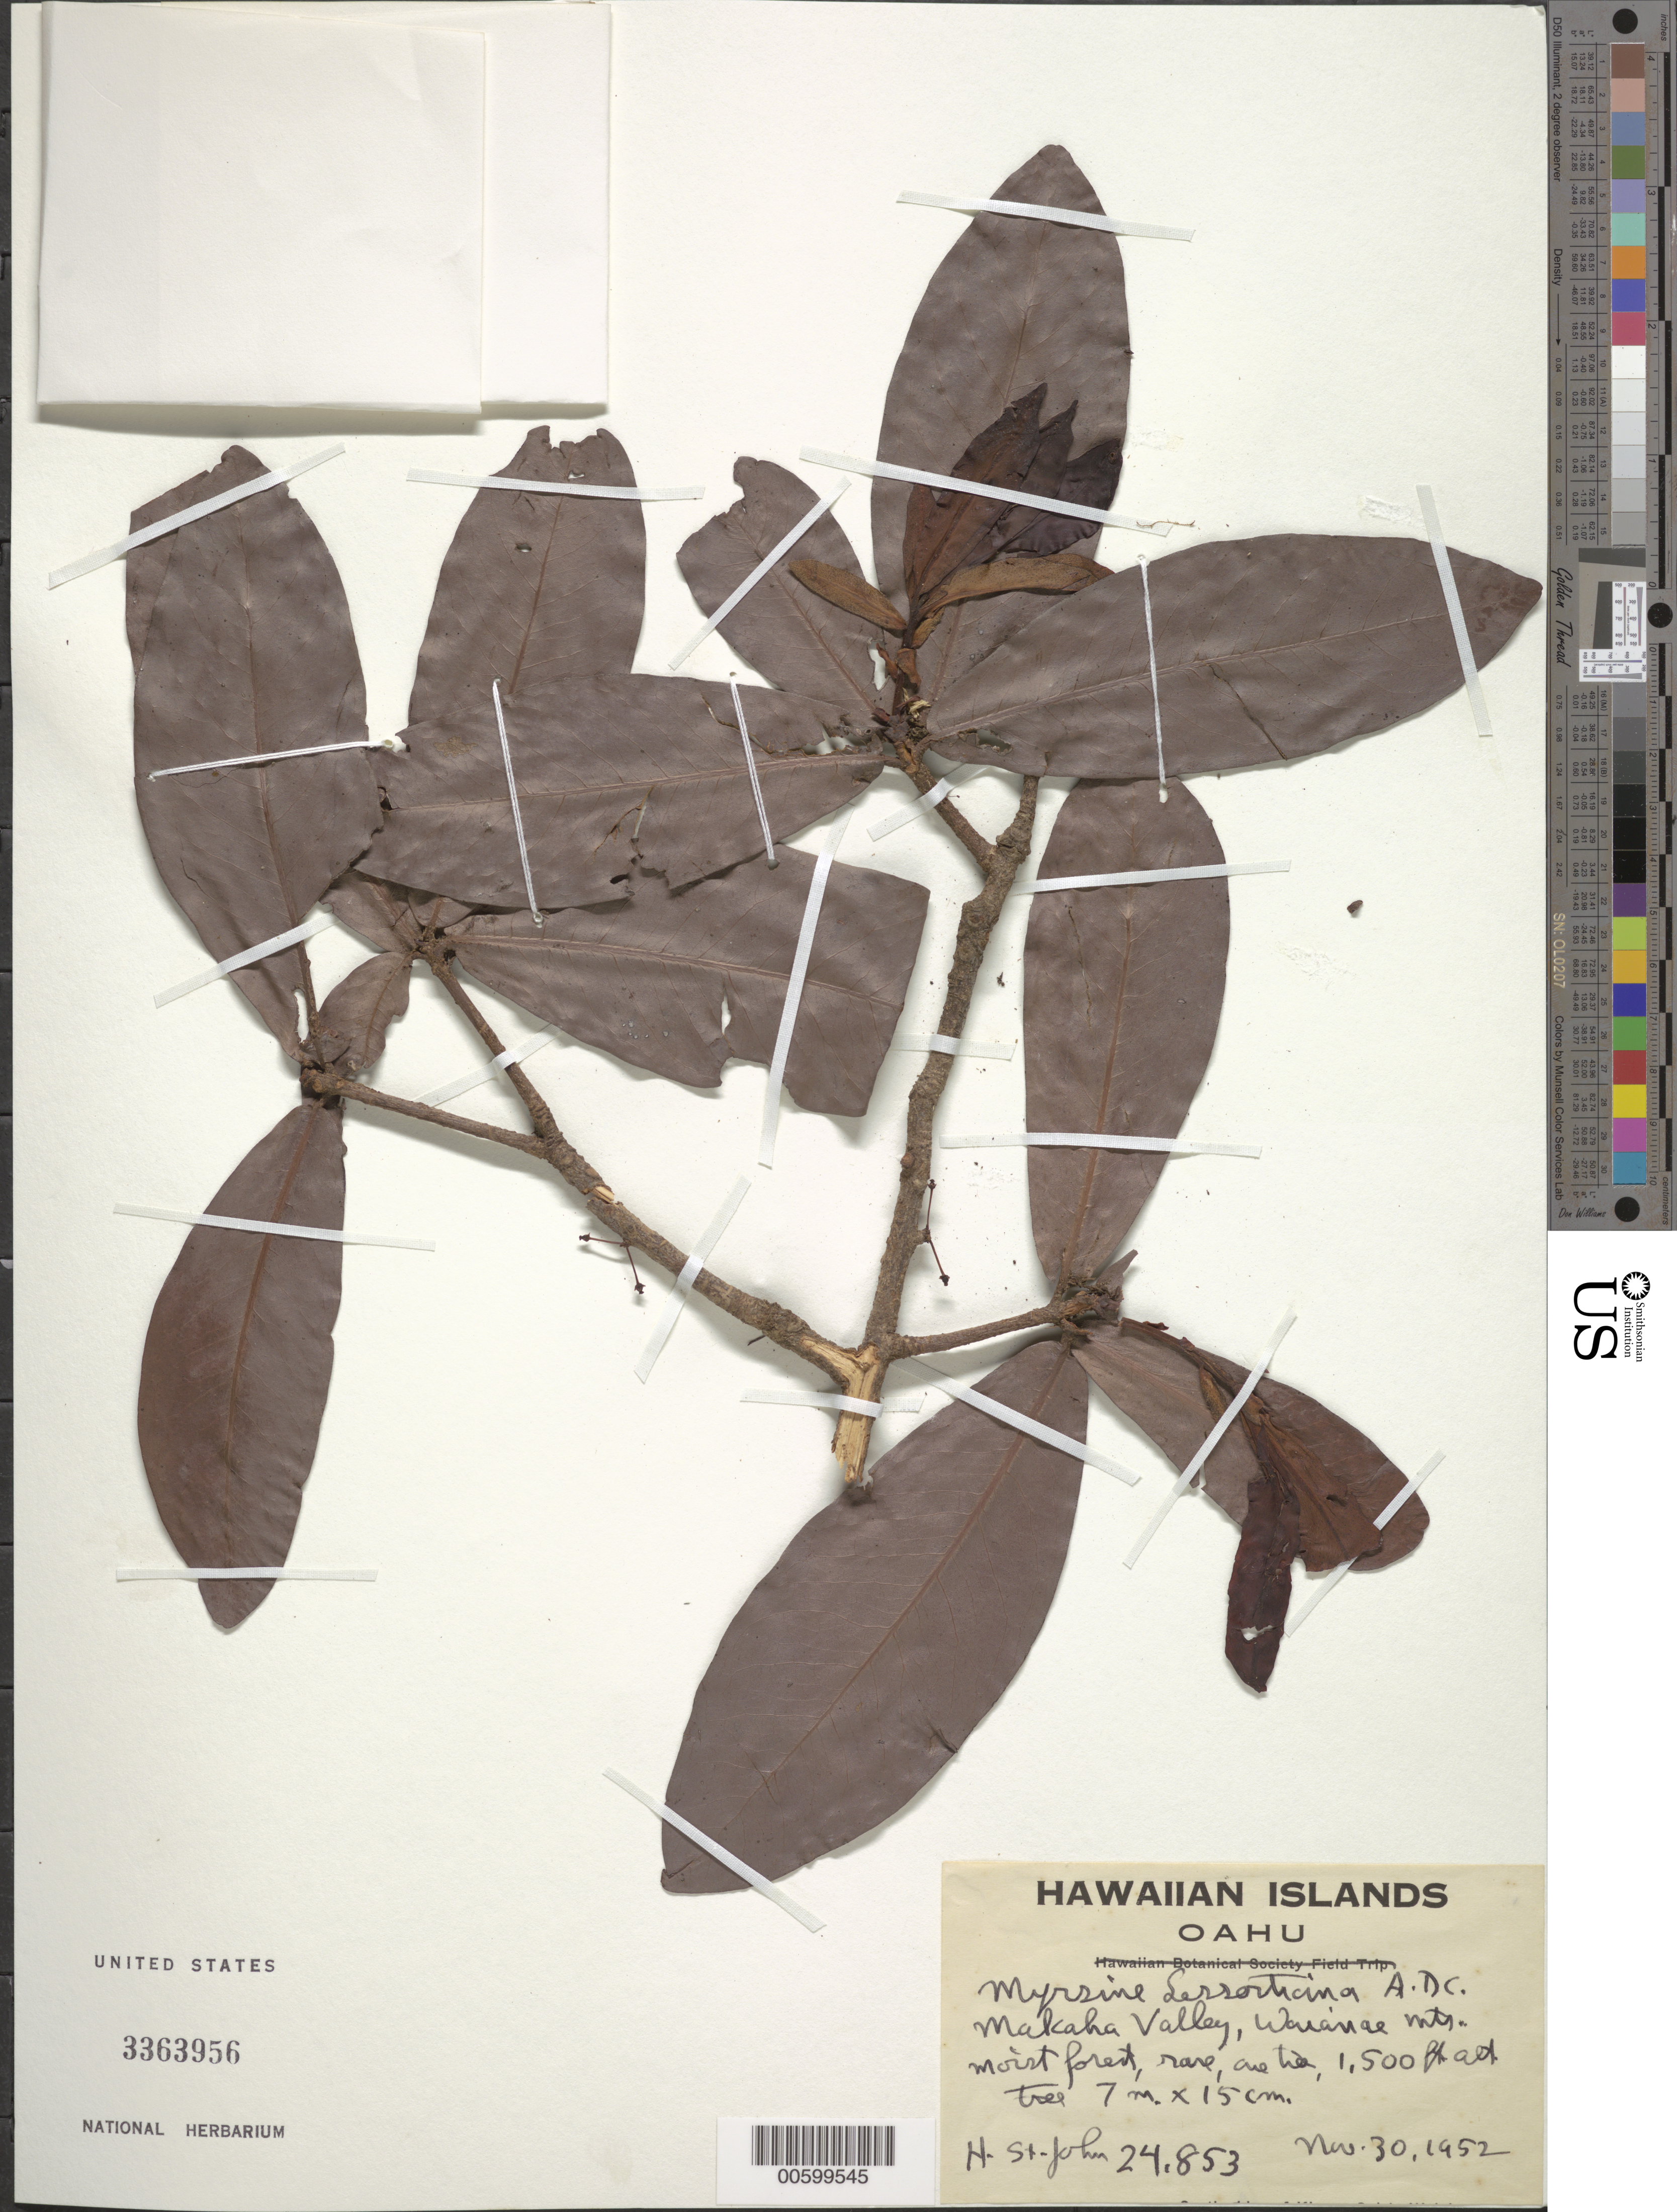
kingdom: Plantae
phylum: Tracheophyta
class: Magnoliopsida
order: Ericales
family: Primulaceae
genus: Myrsine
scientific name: Myrsine lessertiana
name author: A. DC.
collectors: H. St. John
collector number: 24853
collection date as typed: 30 Nov 1952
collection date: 1952-11-30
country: United States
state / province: Hawaii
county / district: Honolulu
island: Oahu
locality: Makaha Valley, Waianae Mts.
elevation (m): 457.2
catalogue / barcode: US 3363956